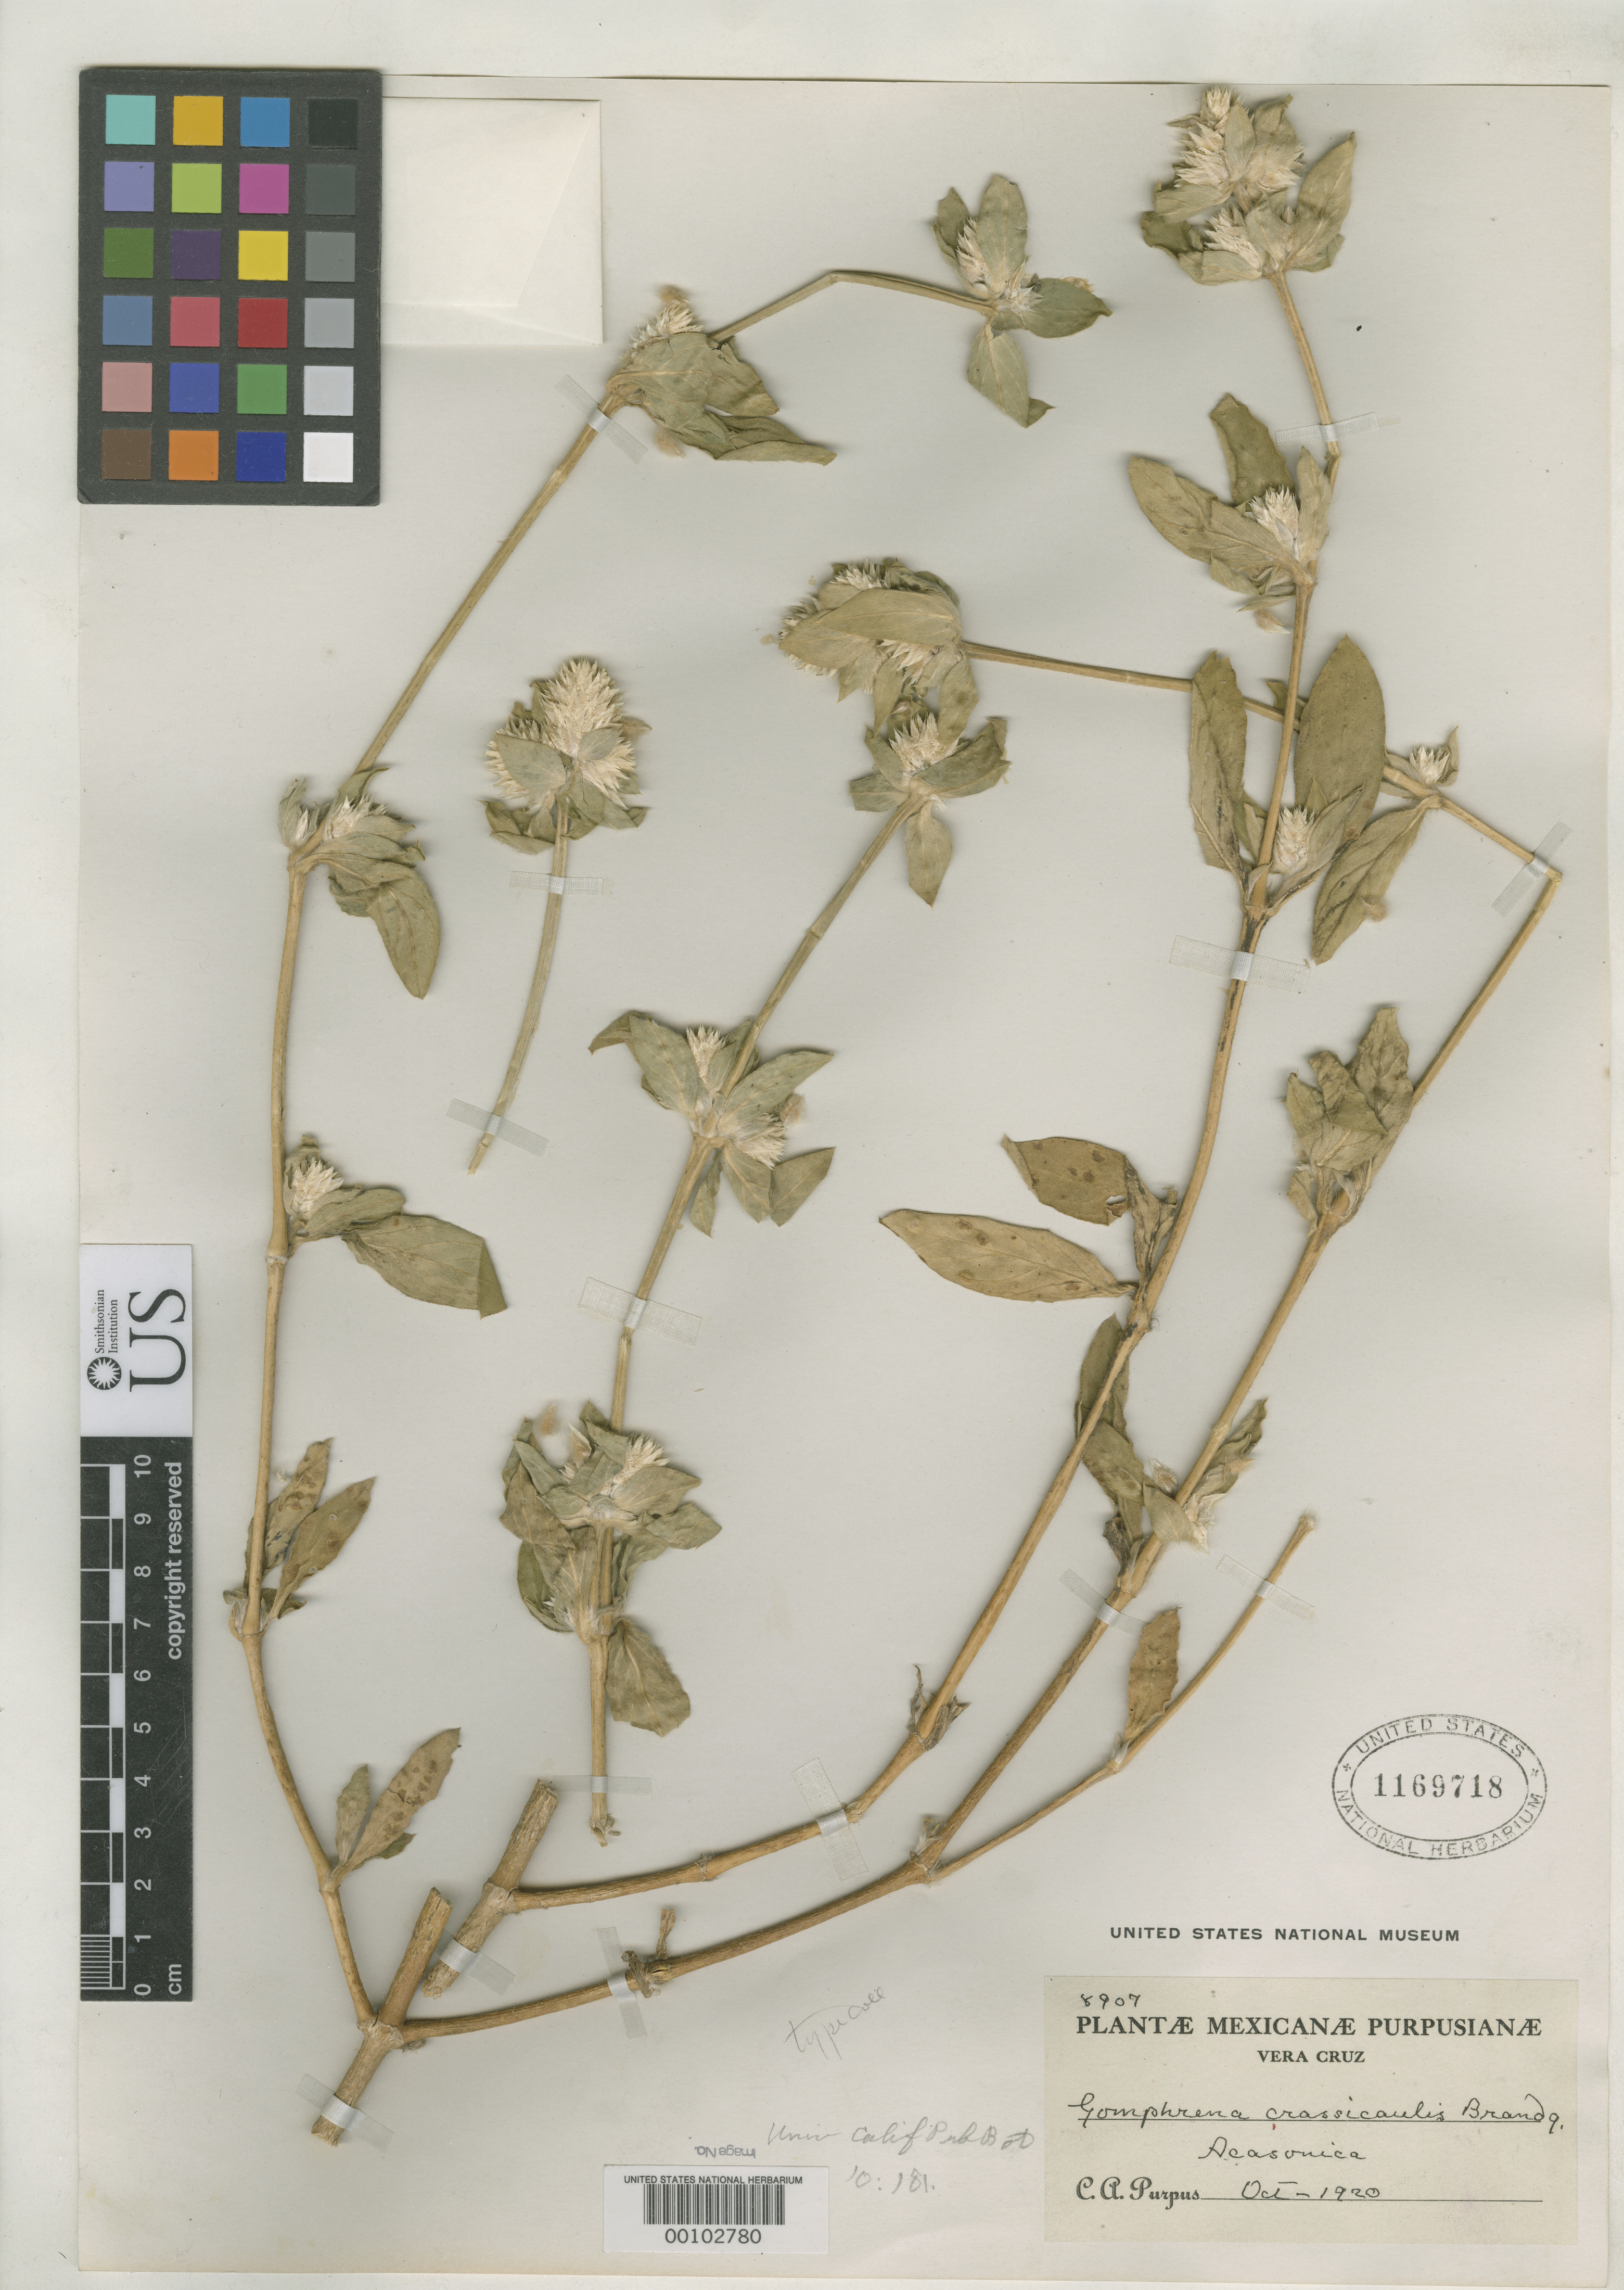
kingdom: Plantae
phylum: Tracheophyta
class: Magnoliopsida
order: Caryophyllales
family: Amaranthaceae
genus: Gomphrena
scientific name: Gomphrena crassicaulis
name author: Brandegee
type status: Isotype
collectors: C. A. Purpus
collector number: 8907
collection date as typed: Oct 1920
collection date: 1920-10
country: Mexico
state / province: Veracruz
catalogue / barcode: US 1169718